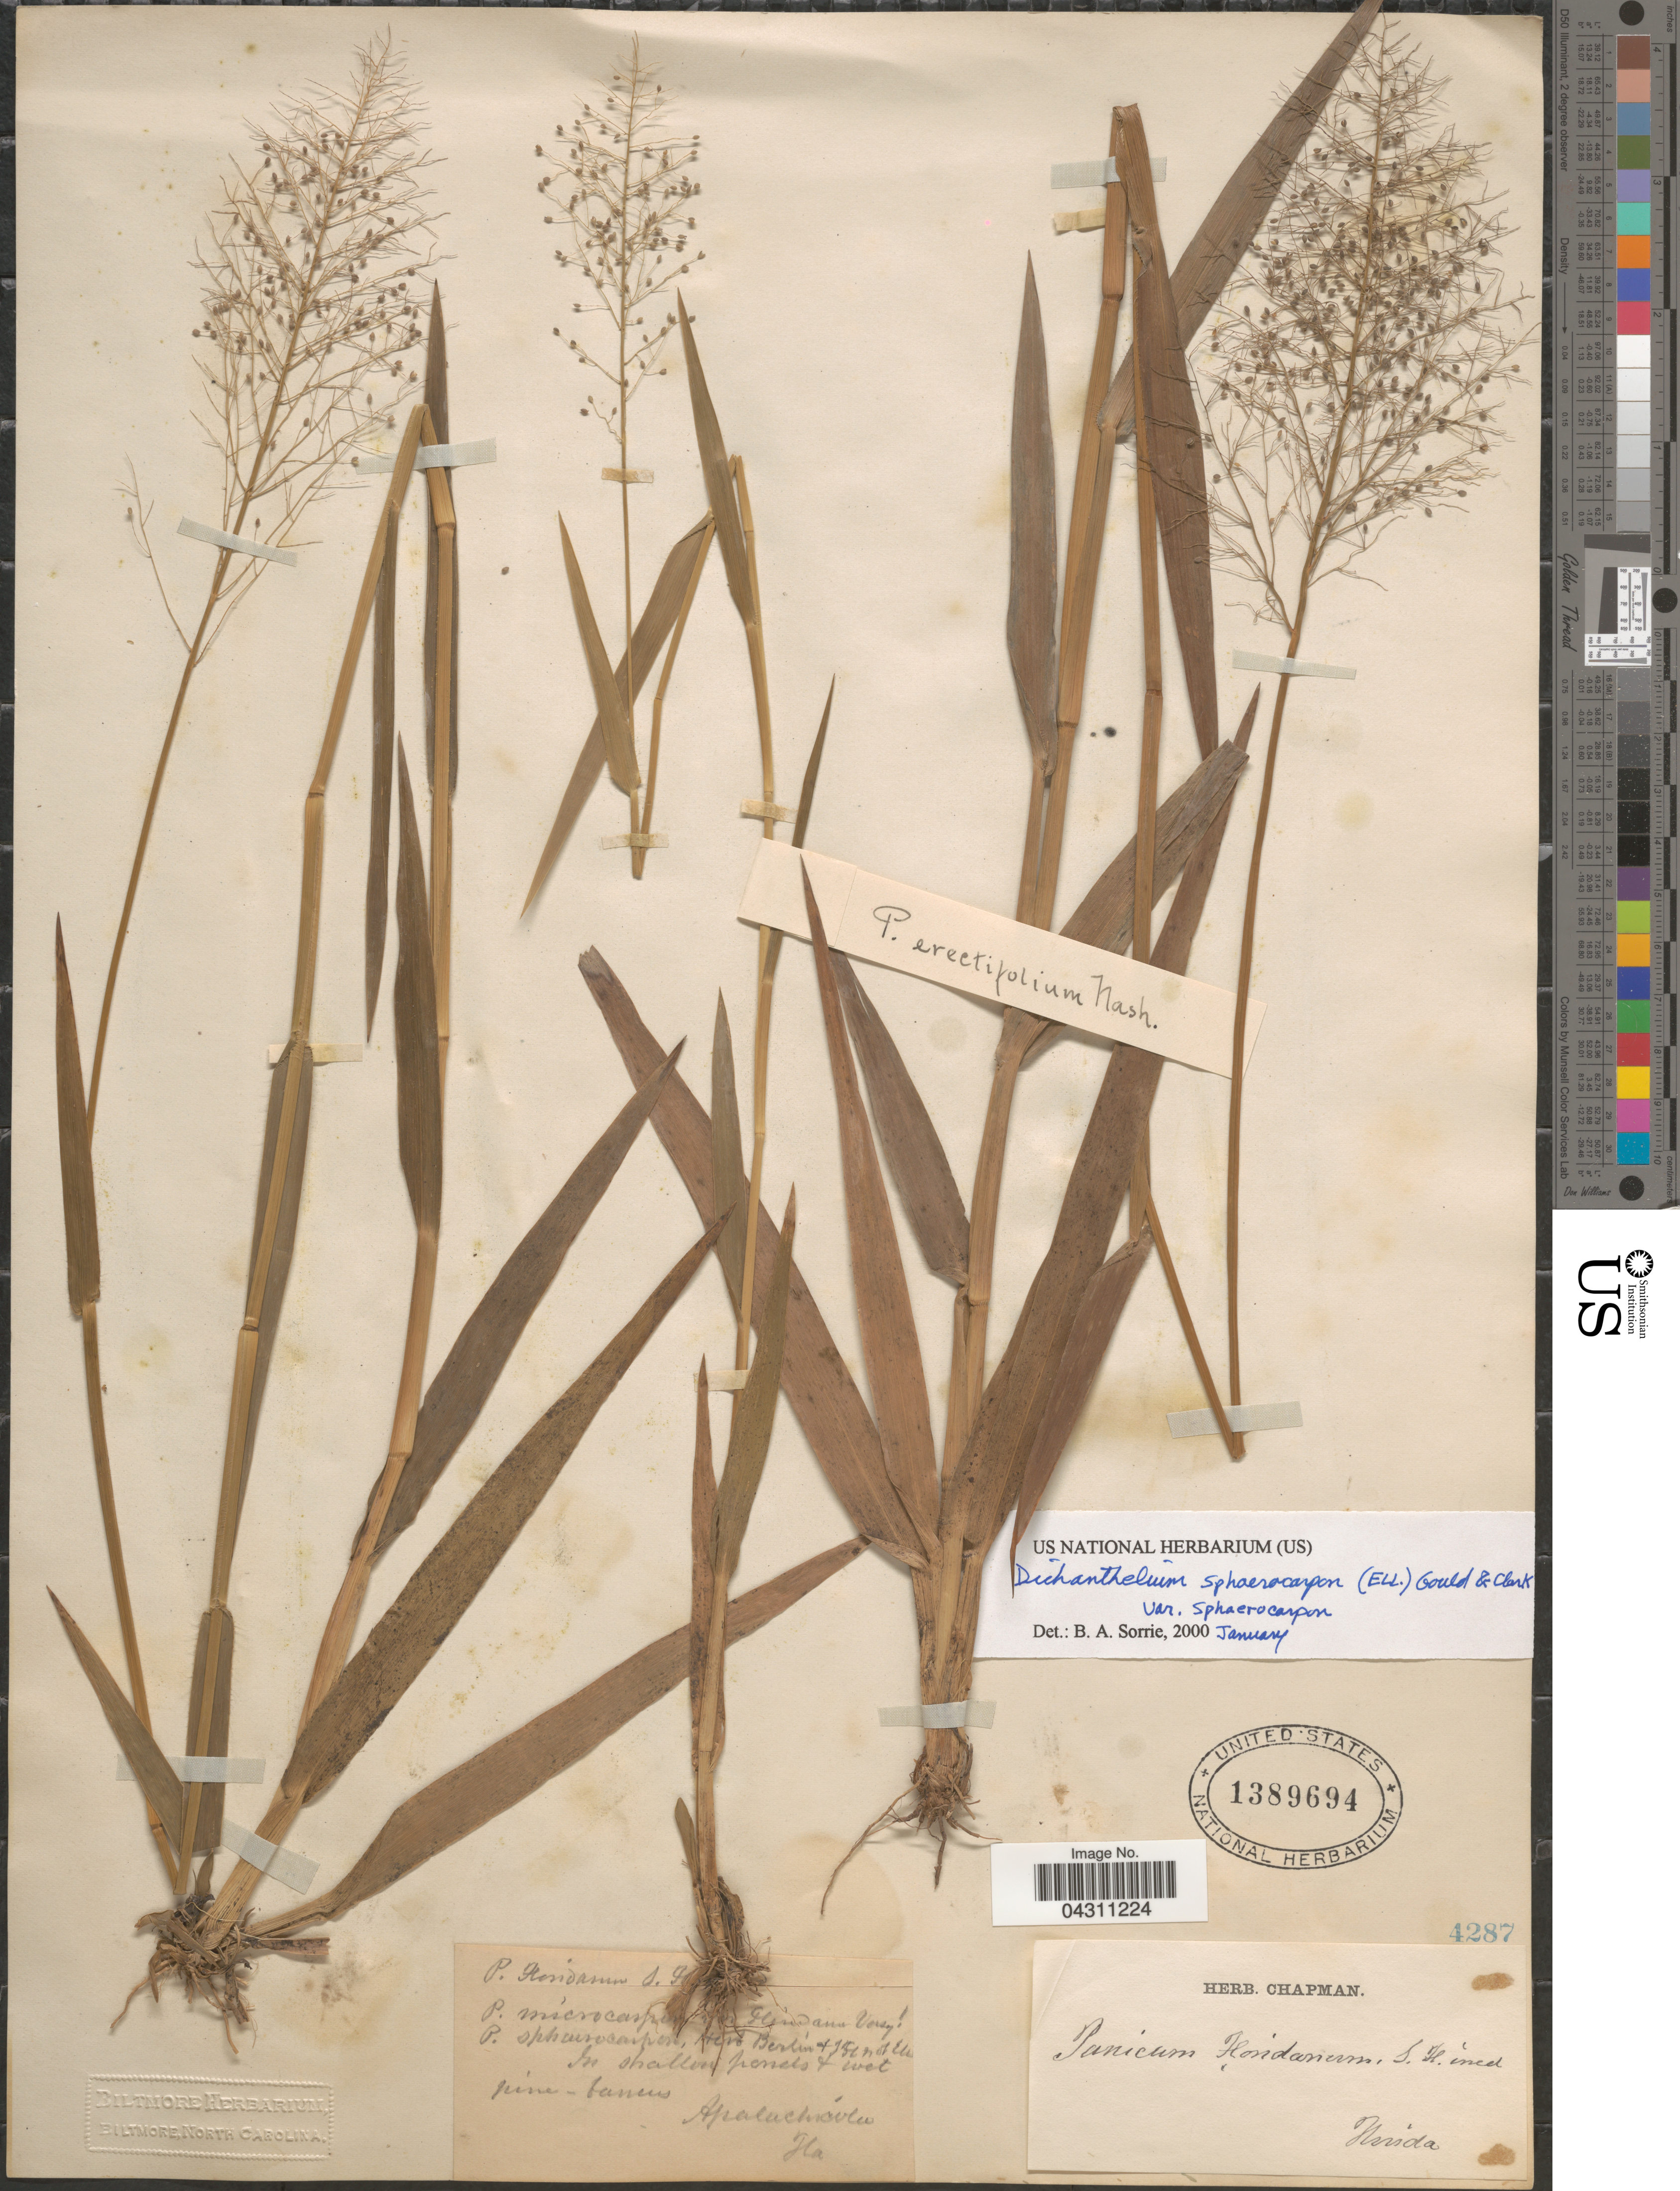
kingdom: Plantae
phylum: Tracheophyta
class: Liliopsida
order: Poales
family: Poaceae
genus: Dichanthelium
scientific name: Dichanthelium sphaerocarpon var. sphaerocarpon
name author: (Elliott) Gould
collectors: ex herb. Chapman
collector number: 4287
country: United States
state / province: Florida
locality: Apalachicola.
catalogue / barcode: US 1389694